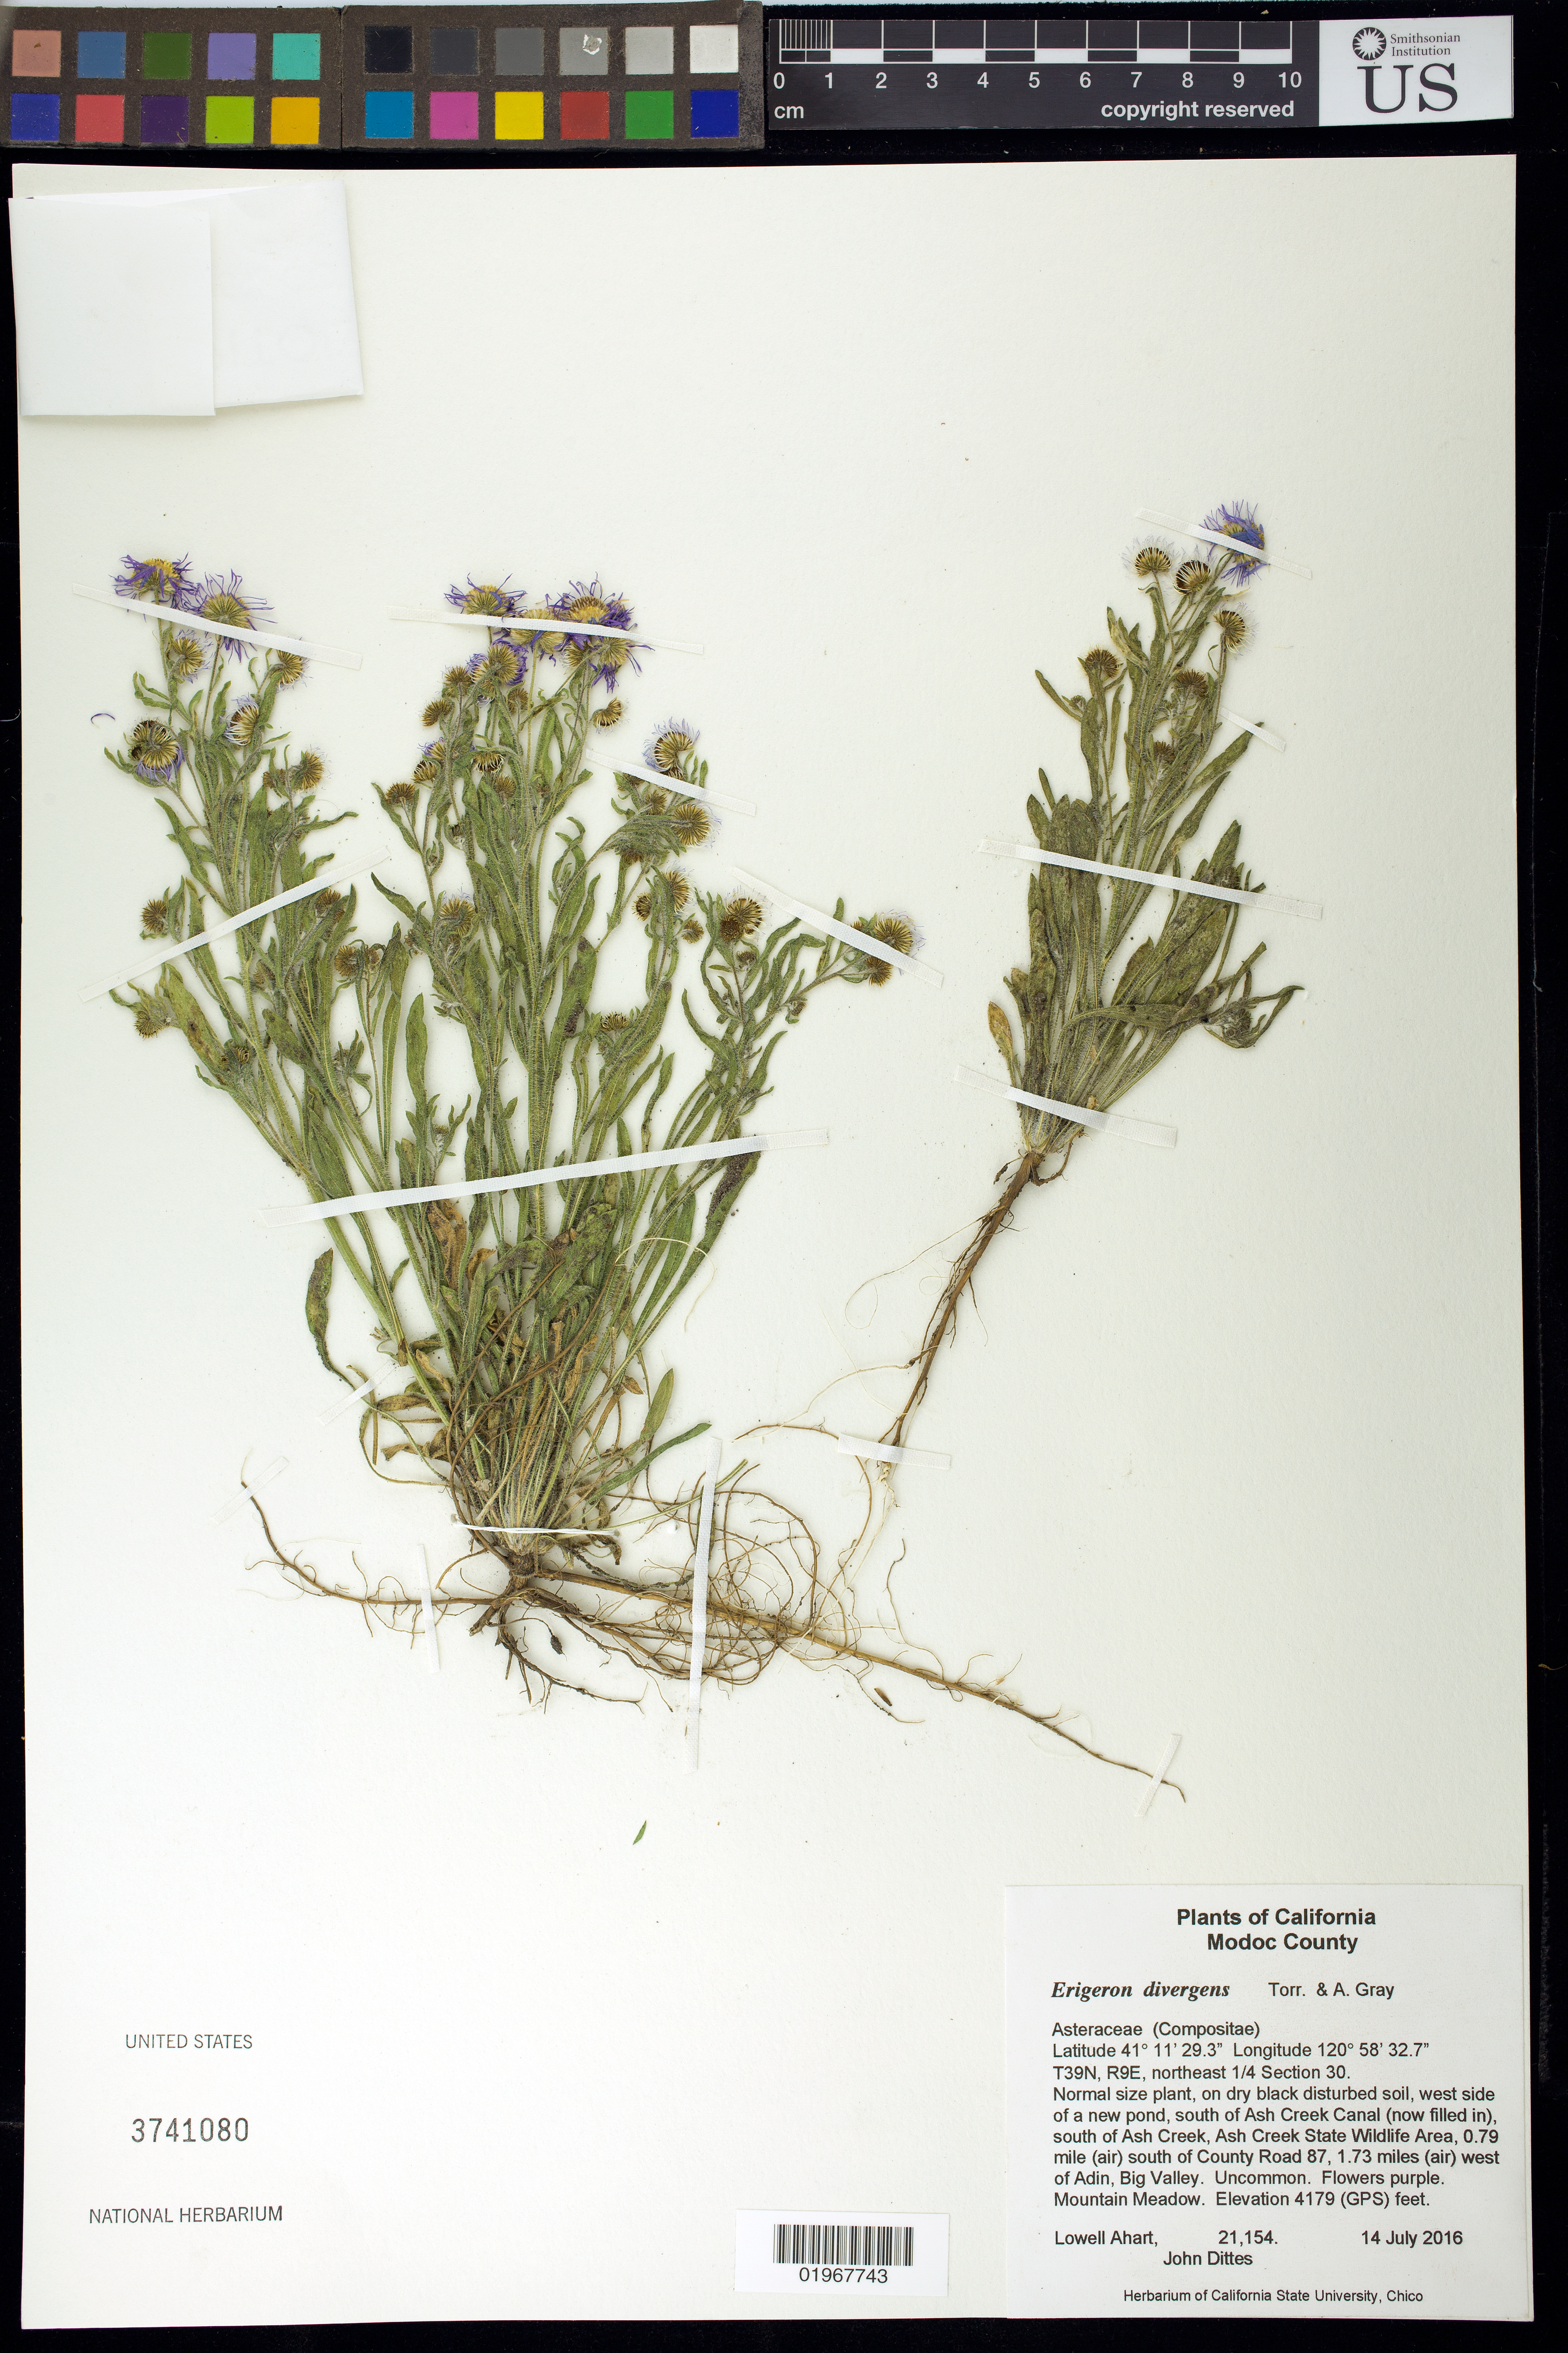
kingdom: Plantae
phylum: Tracheophyta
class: Magnoliopsida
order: Asterales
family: Asteraceae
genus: Erigeron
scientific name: Erigeron divergens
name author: Torr. & A. Gray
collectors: L. Ahart & J. Dittes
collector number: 21154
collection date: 2016-07-14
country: United States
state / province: California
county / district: Modoc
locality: T39N, R9E, northeast 1/4 section 30. West side of new pond, south of Ash Creek Canal (now filled in) south of Ash Creek, Ash Creek State Wildlife Area, 0.79 miles (air) south of County Road 87, 1.73 miles (air) west of Adin, Big Valley.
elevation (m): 1274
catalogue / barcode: US 3741080